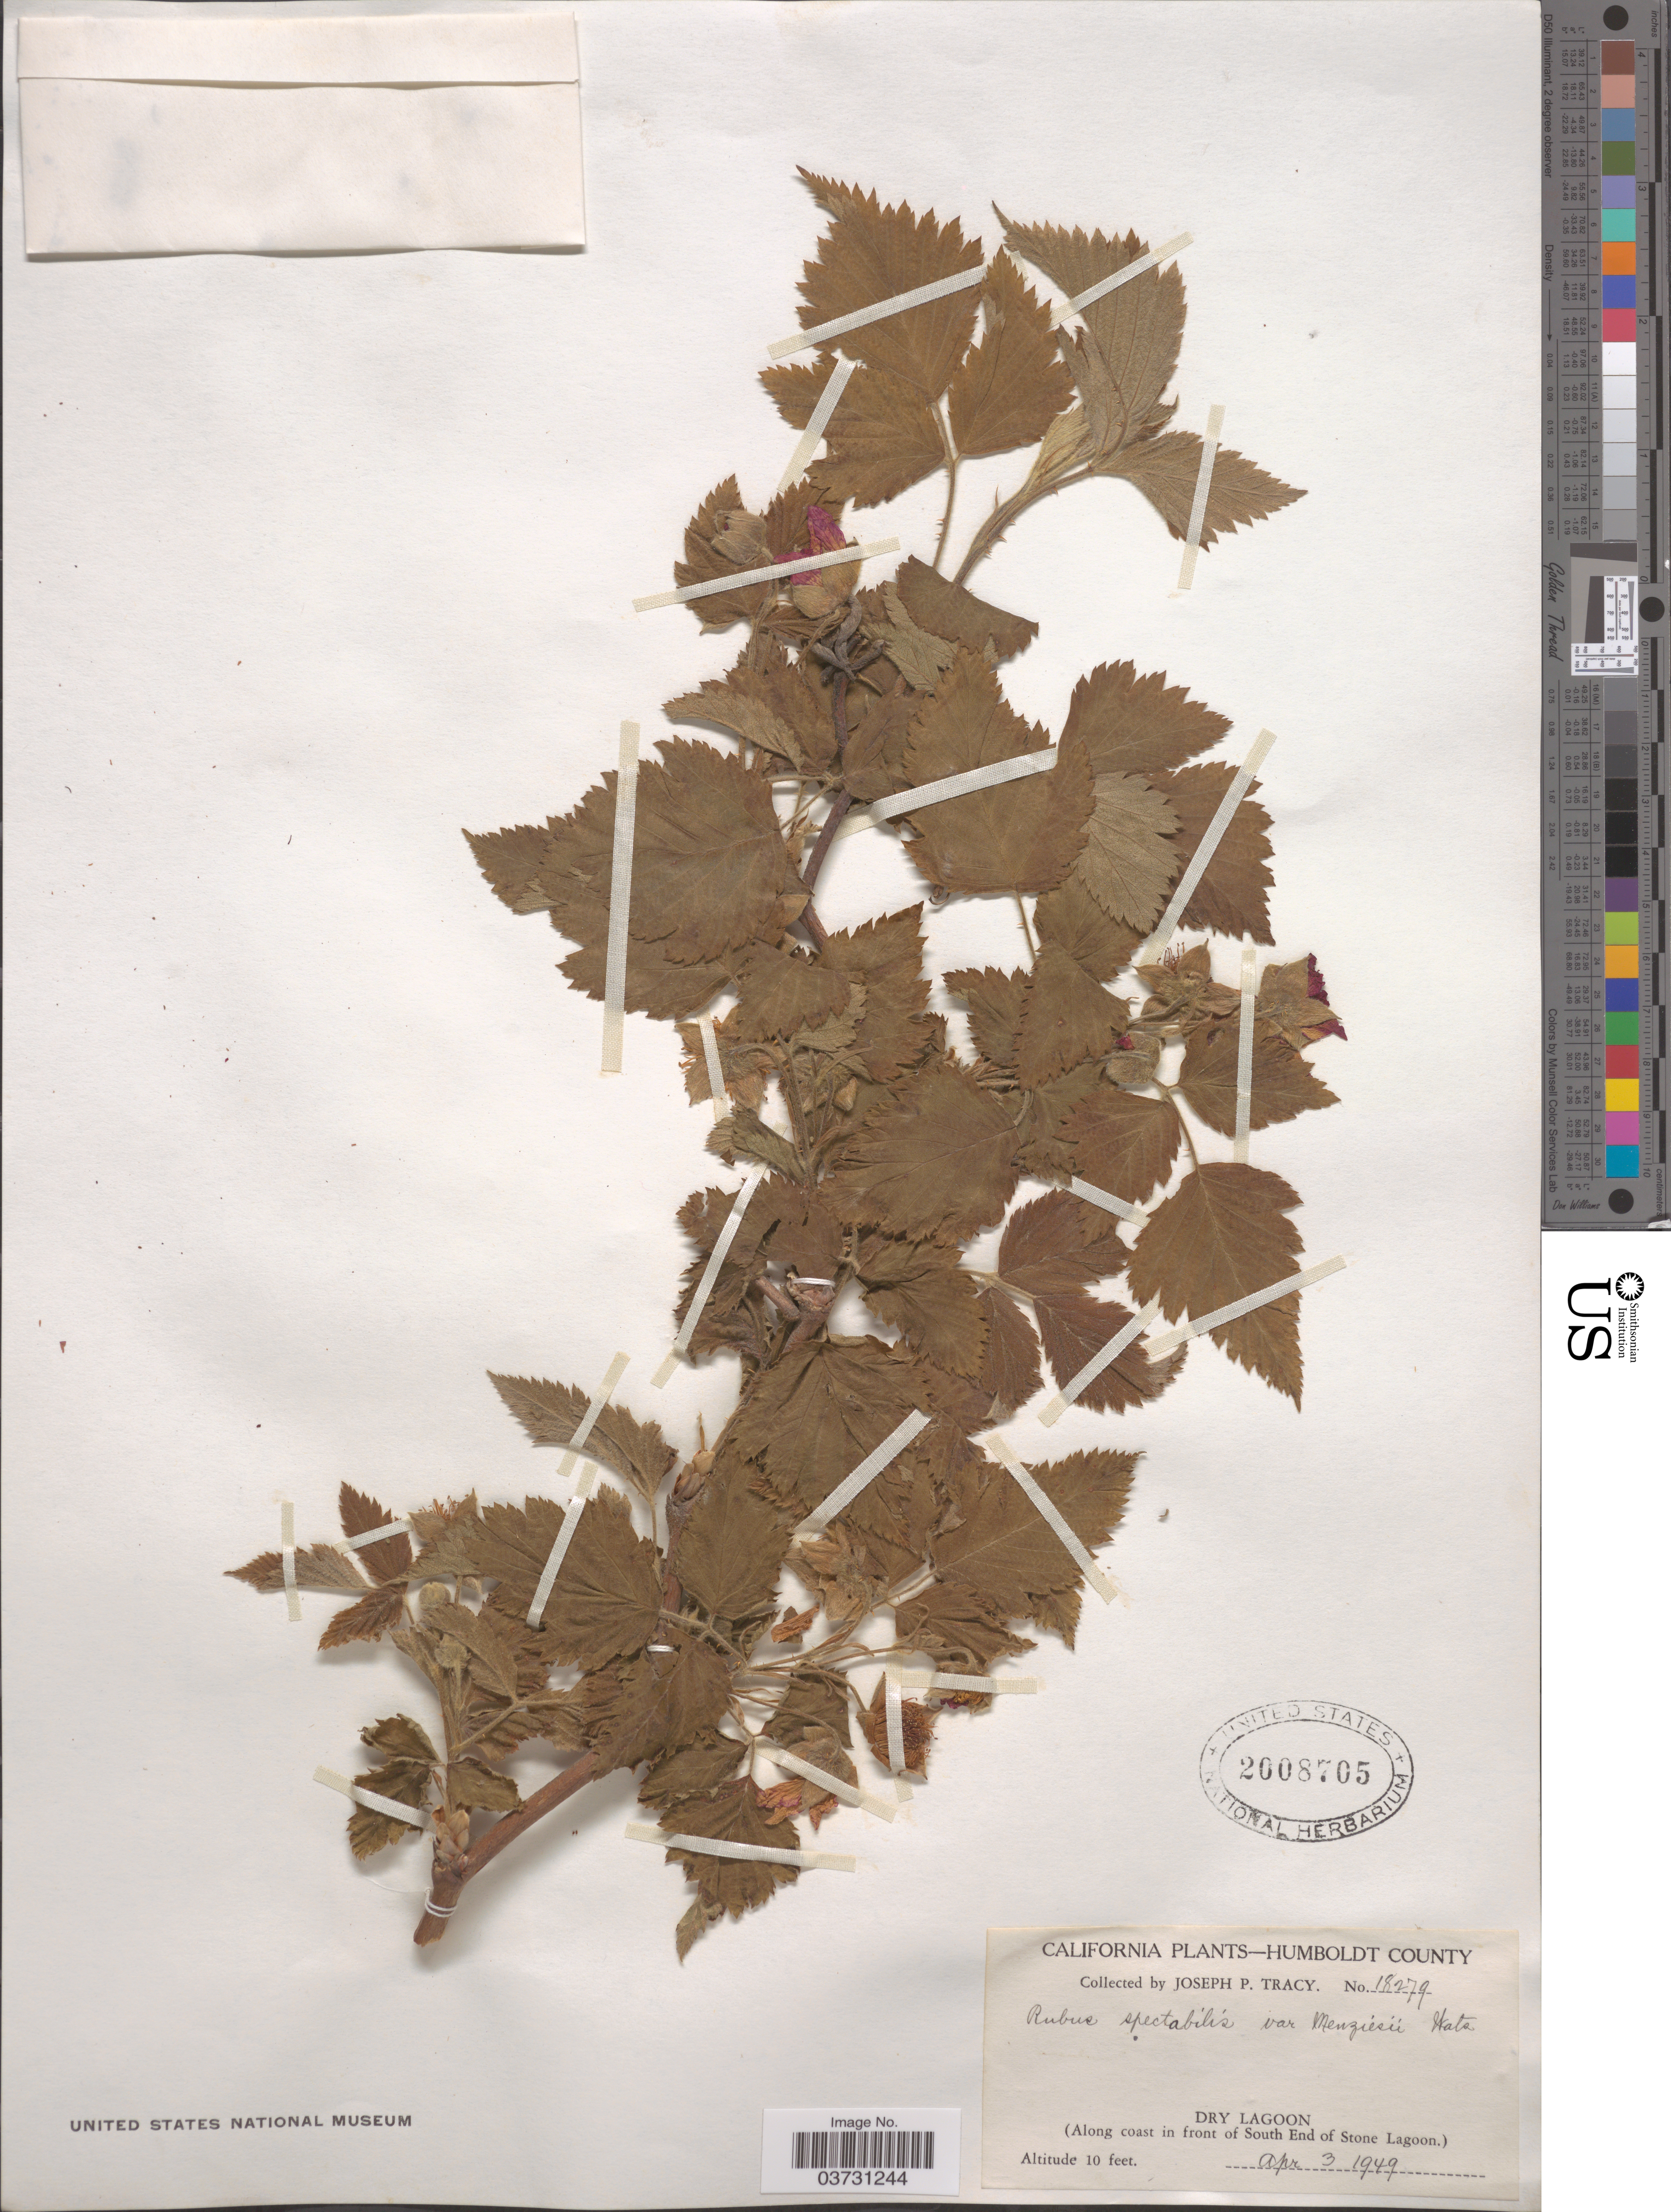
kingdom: Plantae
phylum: Tracheophyta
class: Magnoliopsida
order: Rosales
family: Rosaceae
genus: Rubus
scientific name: Rubus spectabilis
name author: Pursh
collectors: J. Tracy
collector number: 18279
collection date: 1949-04-03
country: United States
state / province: California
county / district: Humboldt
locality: Humboldt County. Dry Lagoon (Along coast in front of South End of Stone Lagoon).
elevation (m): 3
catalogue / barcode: US 2008705